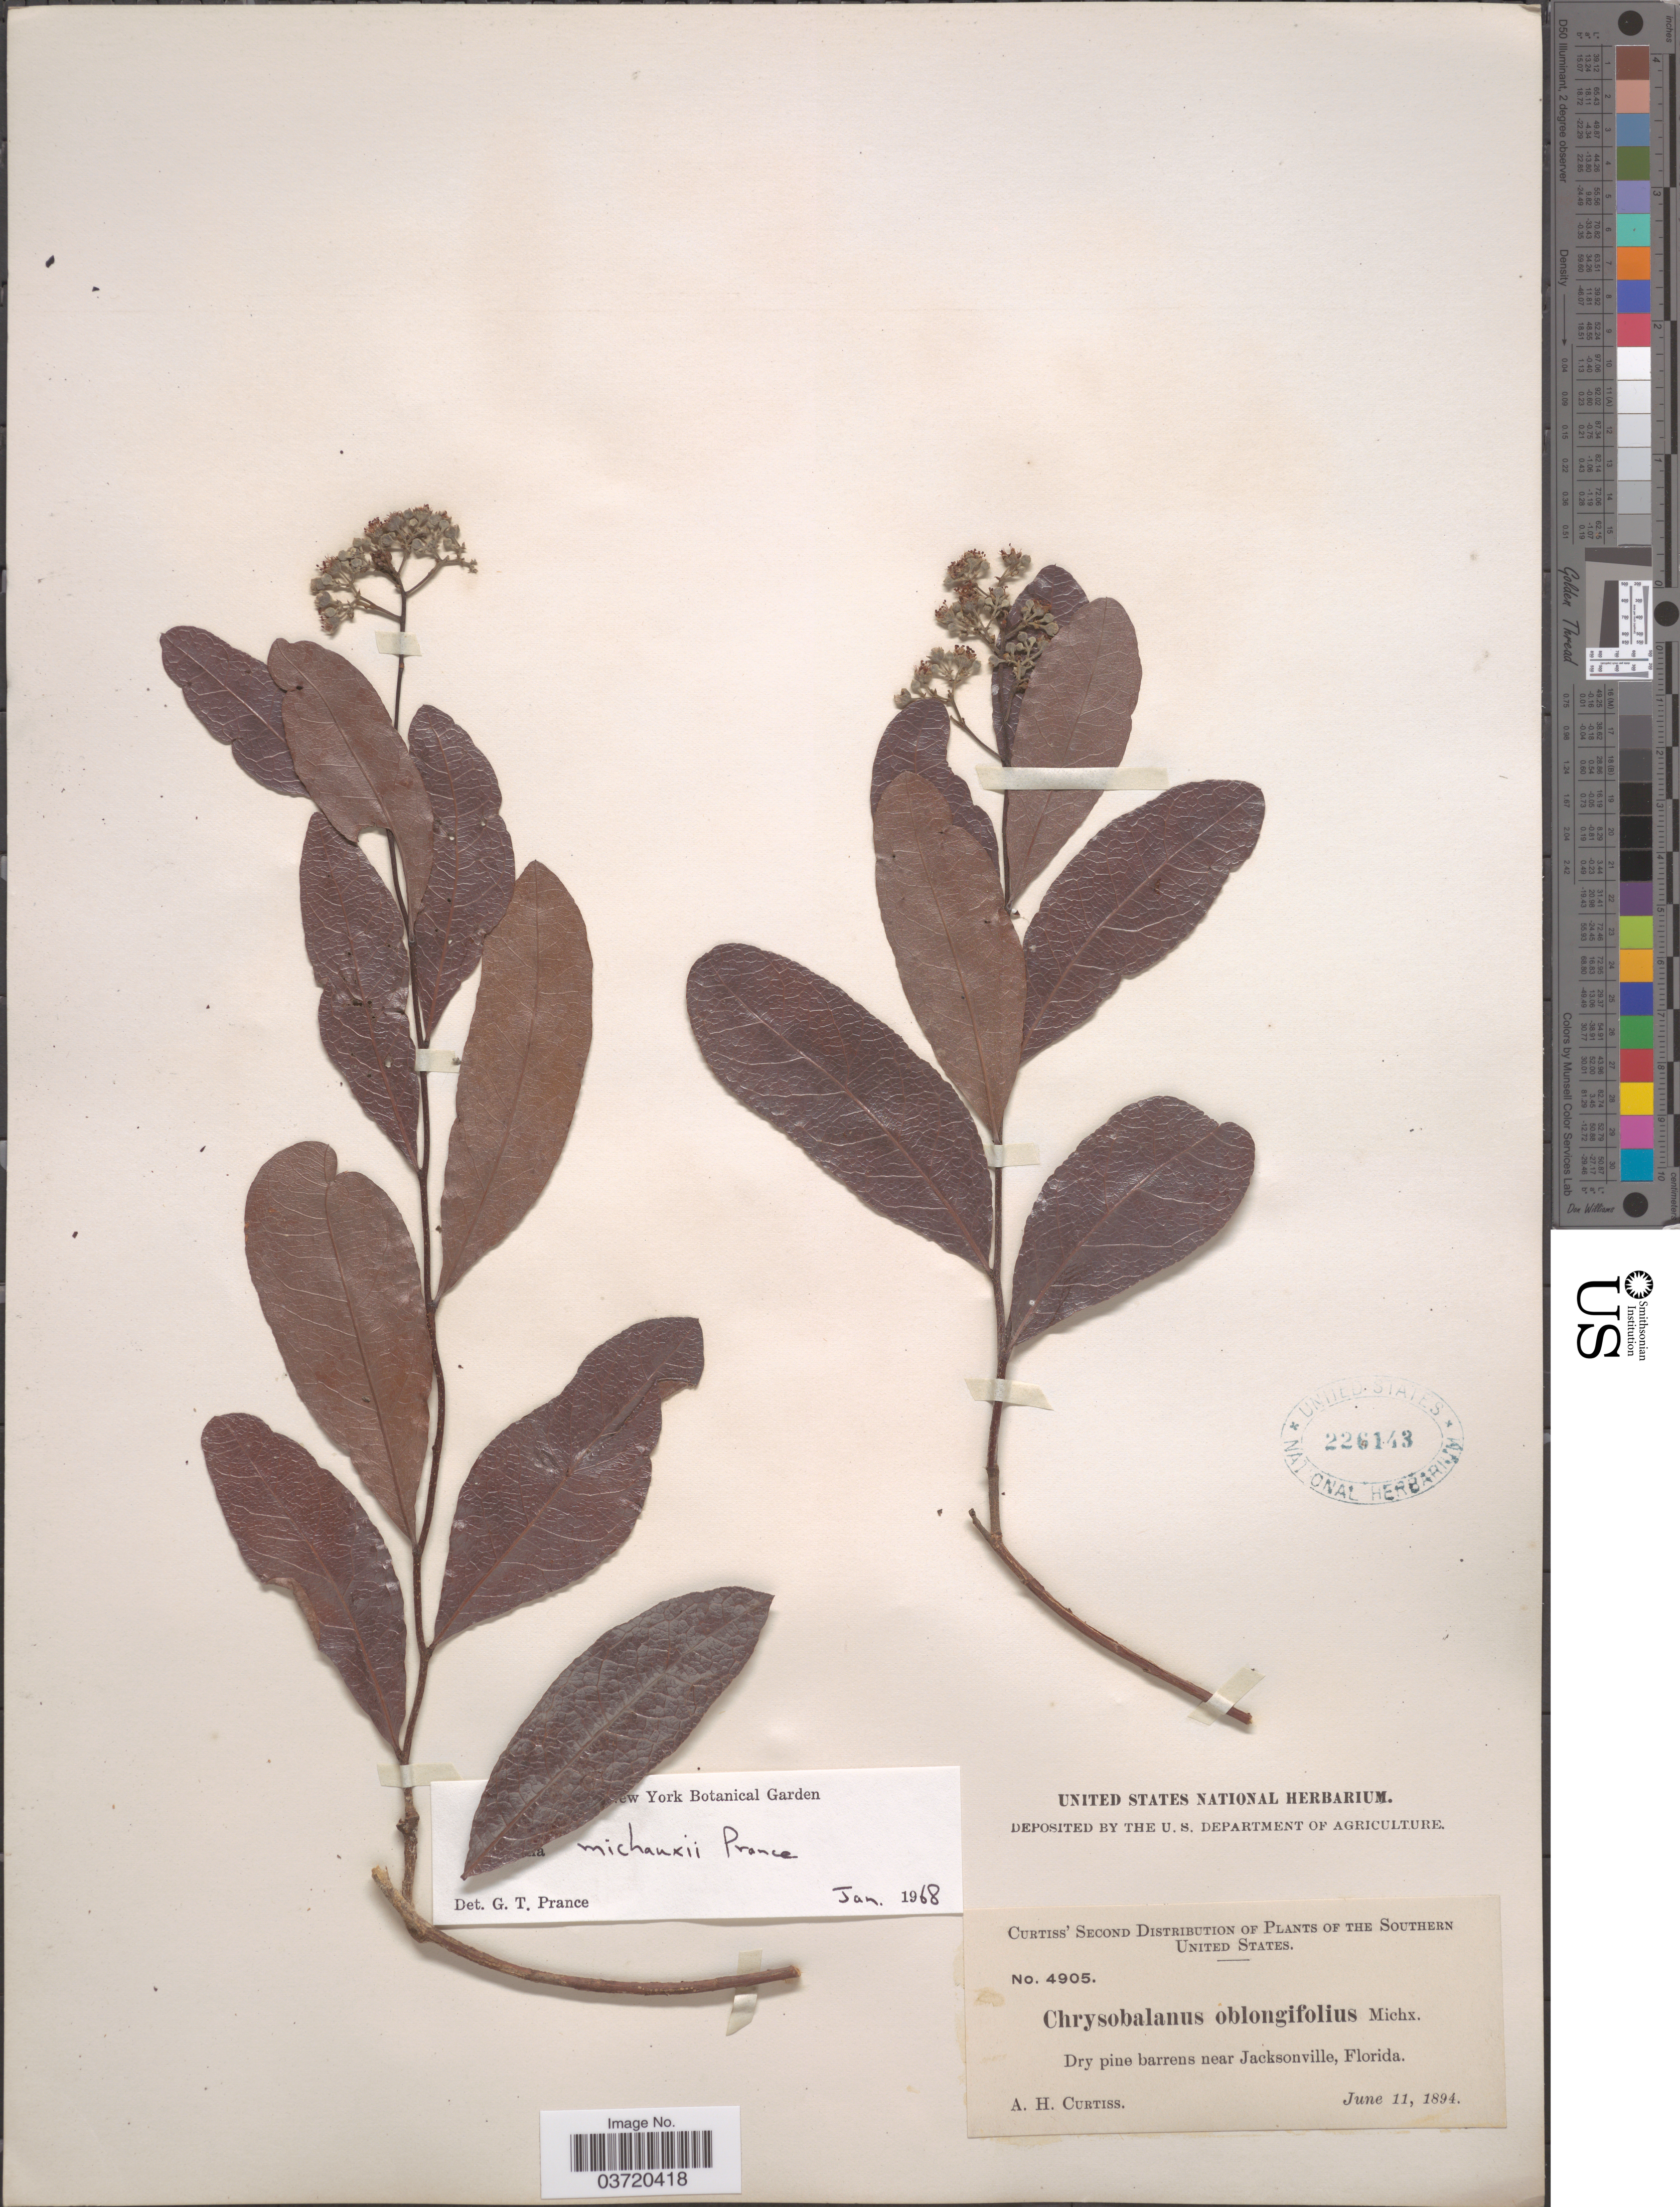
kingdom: Plantae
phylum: Tracheophyta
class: Magnoliopsida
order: Malpighiales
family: Chrysobalanaceae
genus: Geobalanus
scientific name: Geobalanus oblongifolius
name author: (Michx.) Small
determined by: Strong, M. T., (US), Smithsonian Institution - National Museum of Natural History (UNITED STATES)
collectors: A. H. Curtiss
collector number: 4905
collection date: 1894-06-11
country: United States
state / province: Florida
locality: Southern United States. Dry pine barrens near Jacksonville.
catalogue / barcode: US 226143